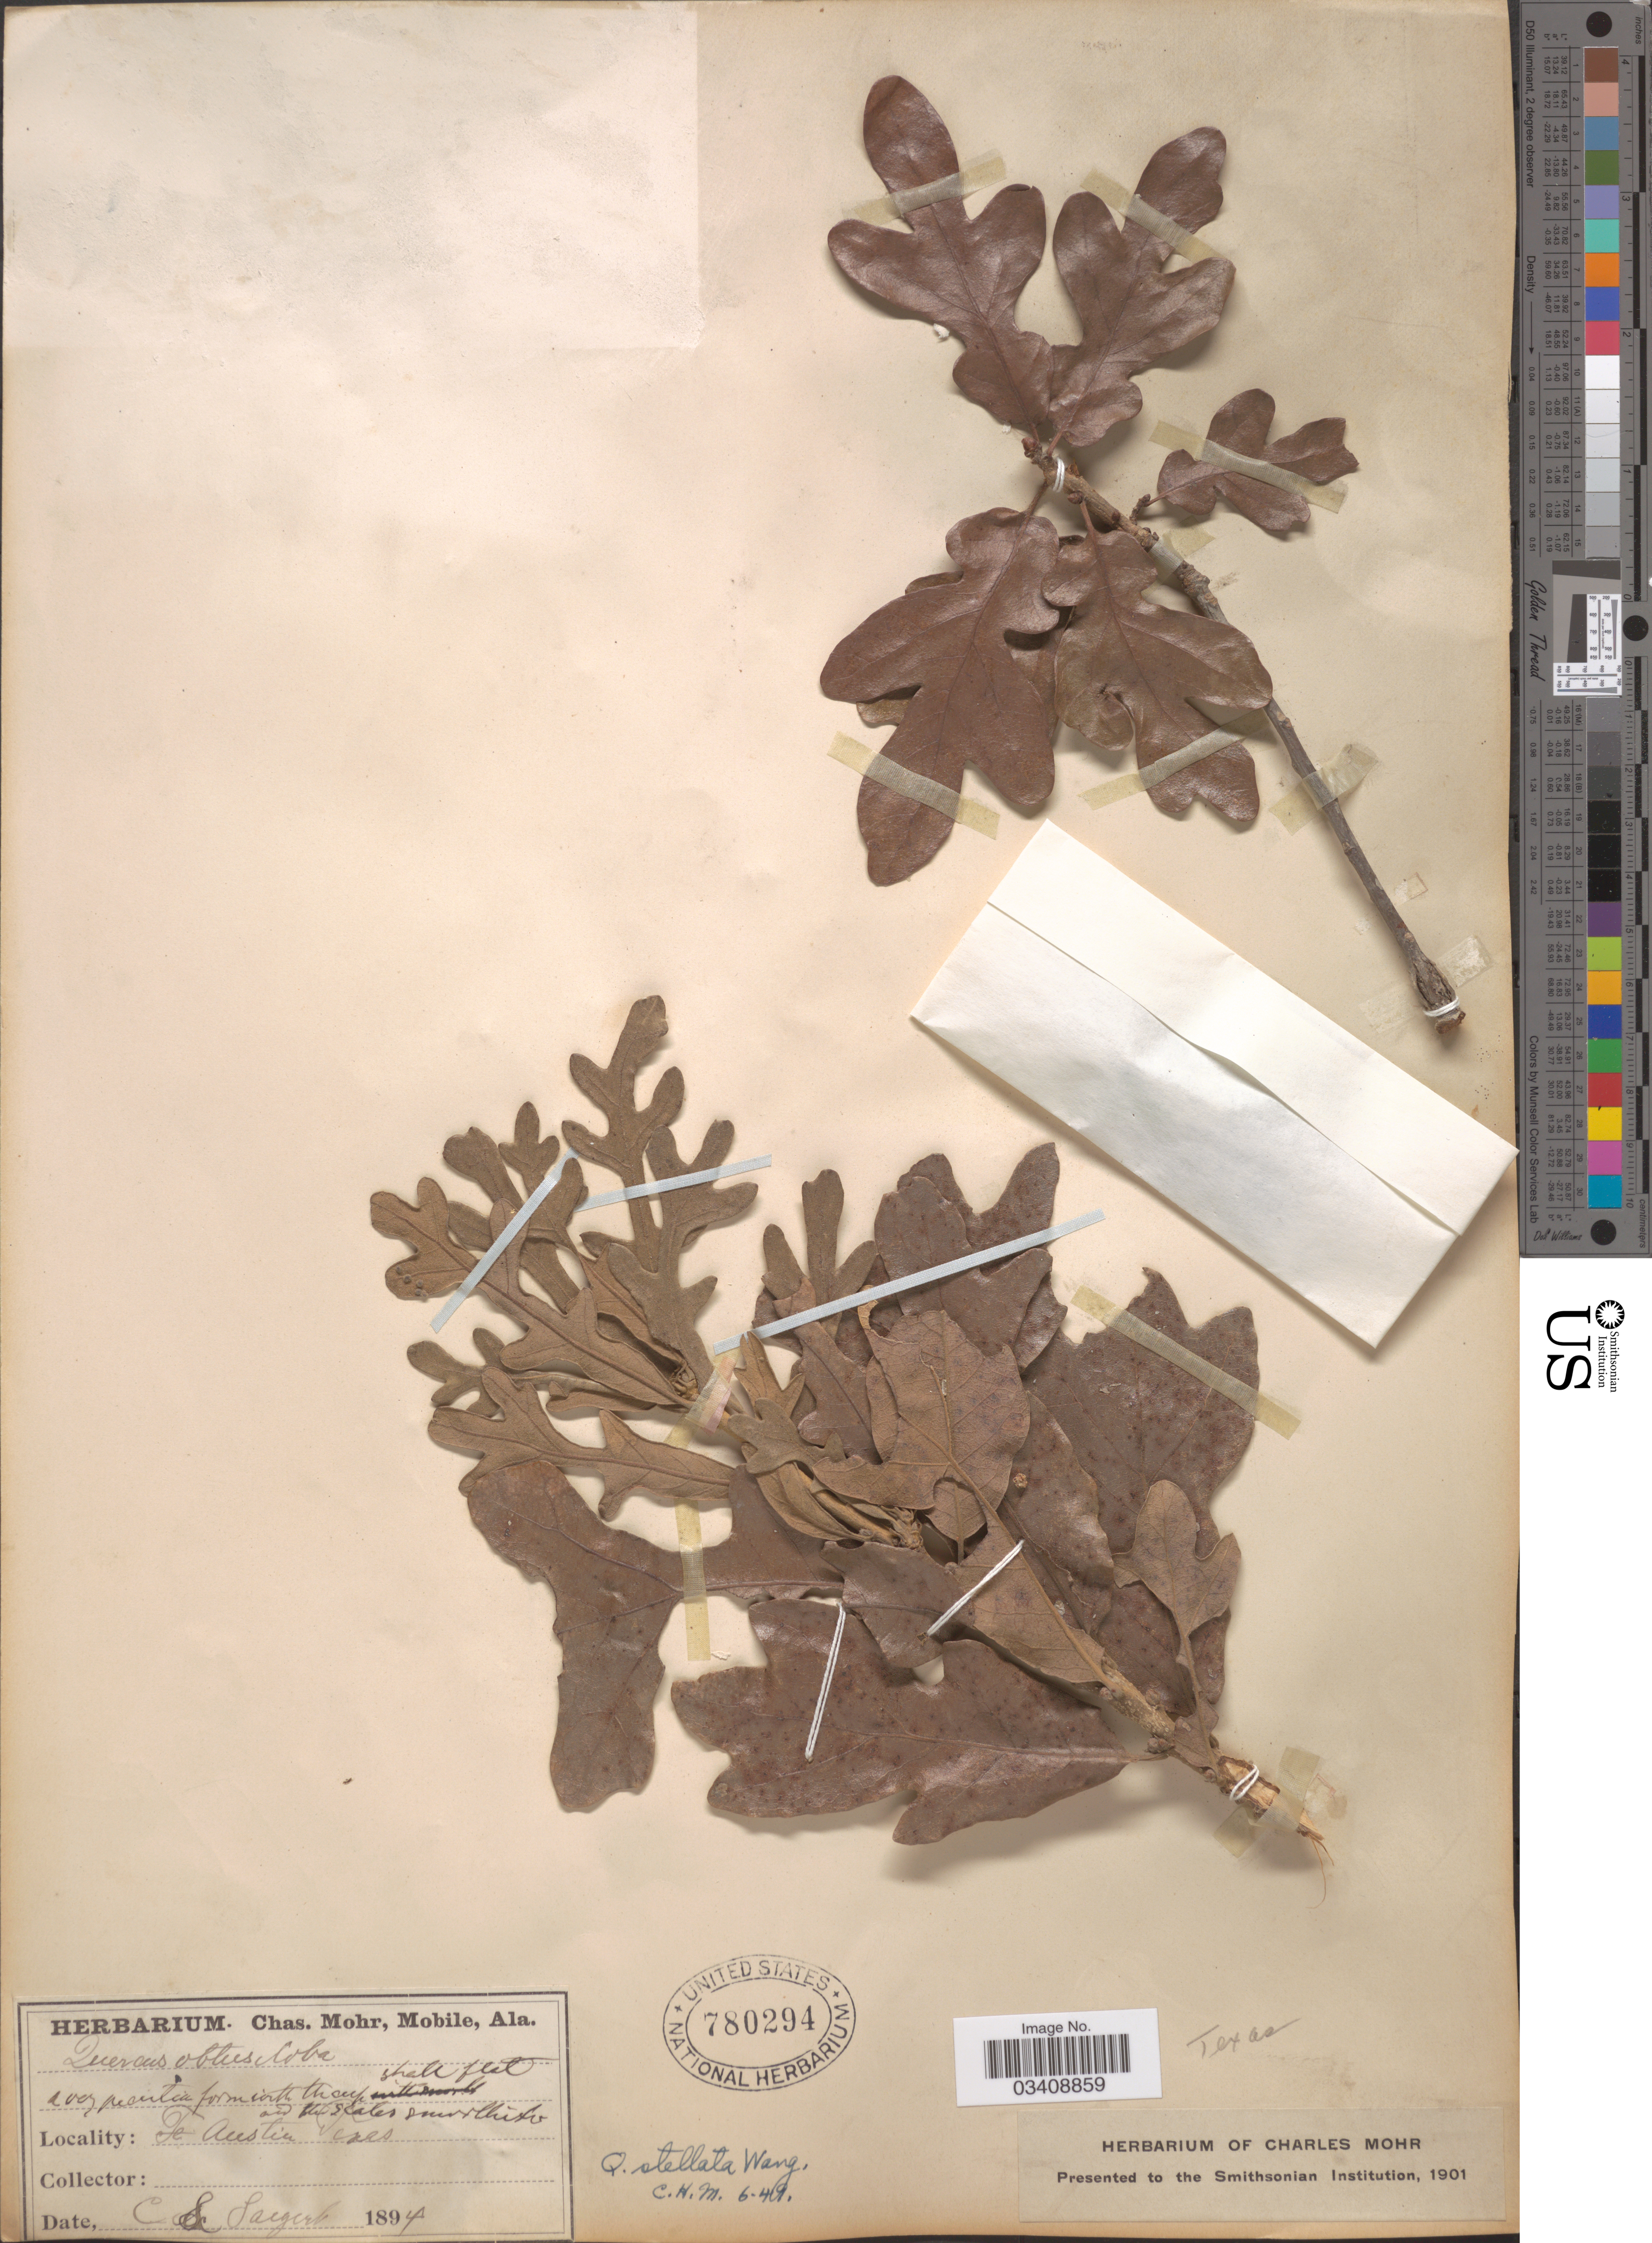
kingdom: Plantae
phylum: Tracheophyta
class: Magnoliopsida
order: Fagales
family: Fagaceae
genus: Quercus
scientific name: Quercus stellata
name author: Wangenh.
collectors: C. S. Sargent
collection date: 1894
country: United States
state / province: Texas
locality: Ft. Austin.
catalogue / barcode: US 780294